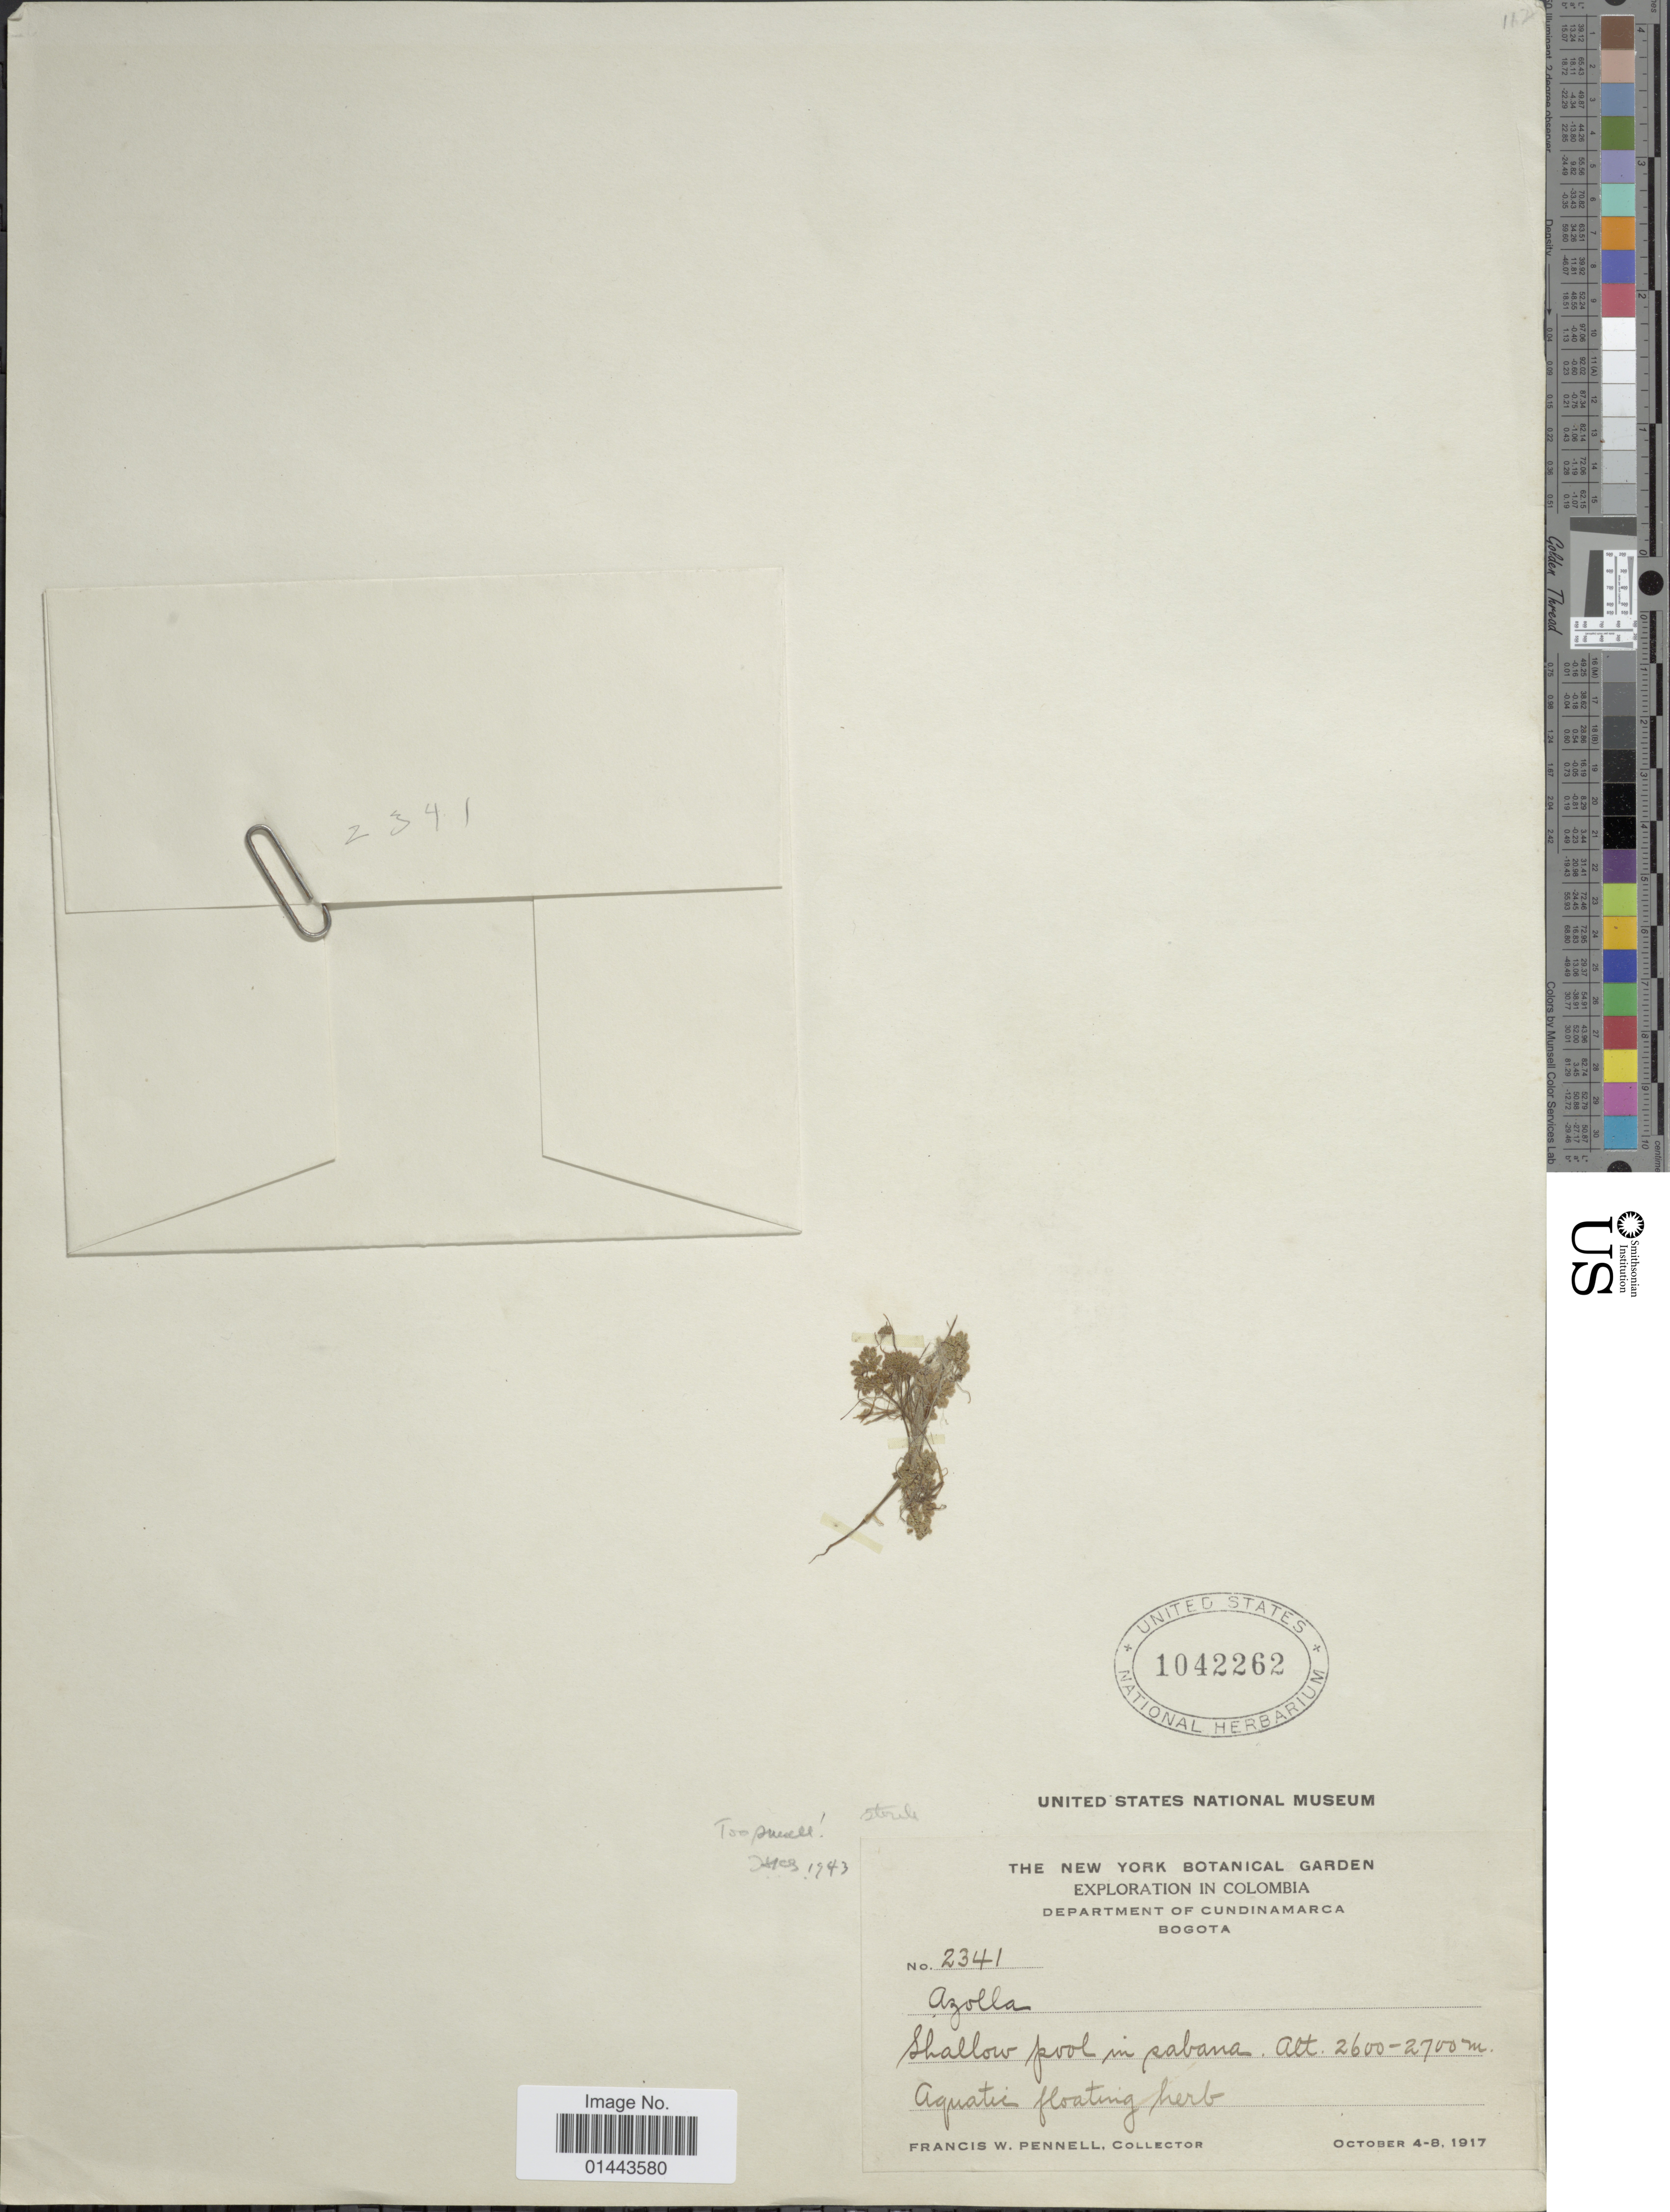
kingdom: Plantae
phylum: Tracheophyta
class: Polypodiopsida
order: Salviniales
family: Salviniaceae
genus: Azolla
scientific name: Azolla sp.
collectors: F. W. Pennell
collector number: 2341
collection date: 1917-10-04/1917-10-08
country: Colombia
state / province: Cundinamarca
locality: Bogota. Shallow pool in sabana.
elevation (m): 2600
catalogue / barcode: US 1042262